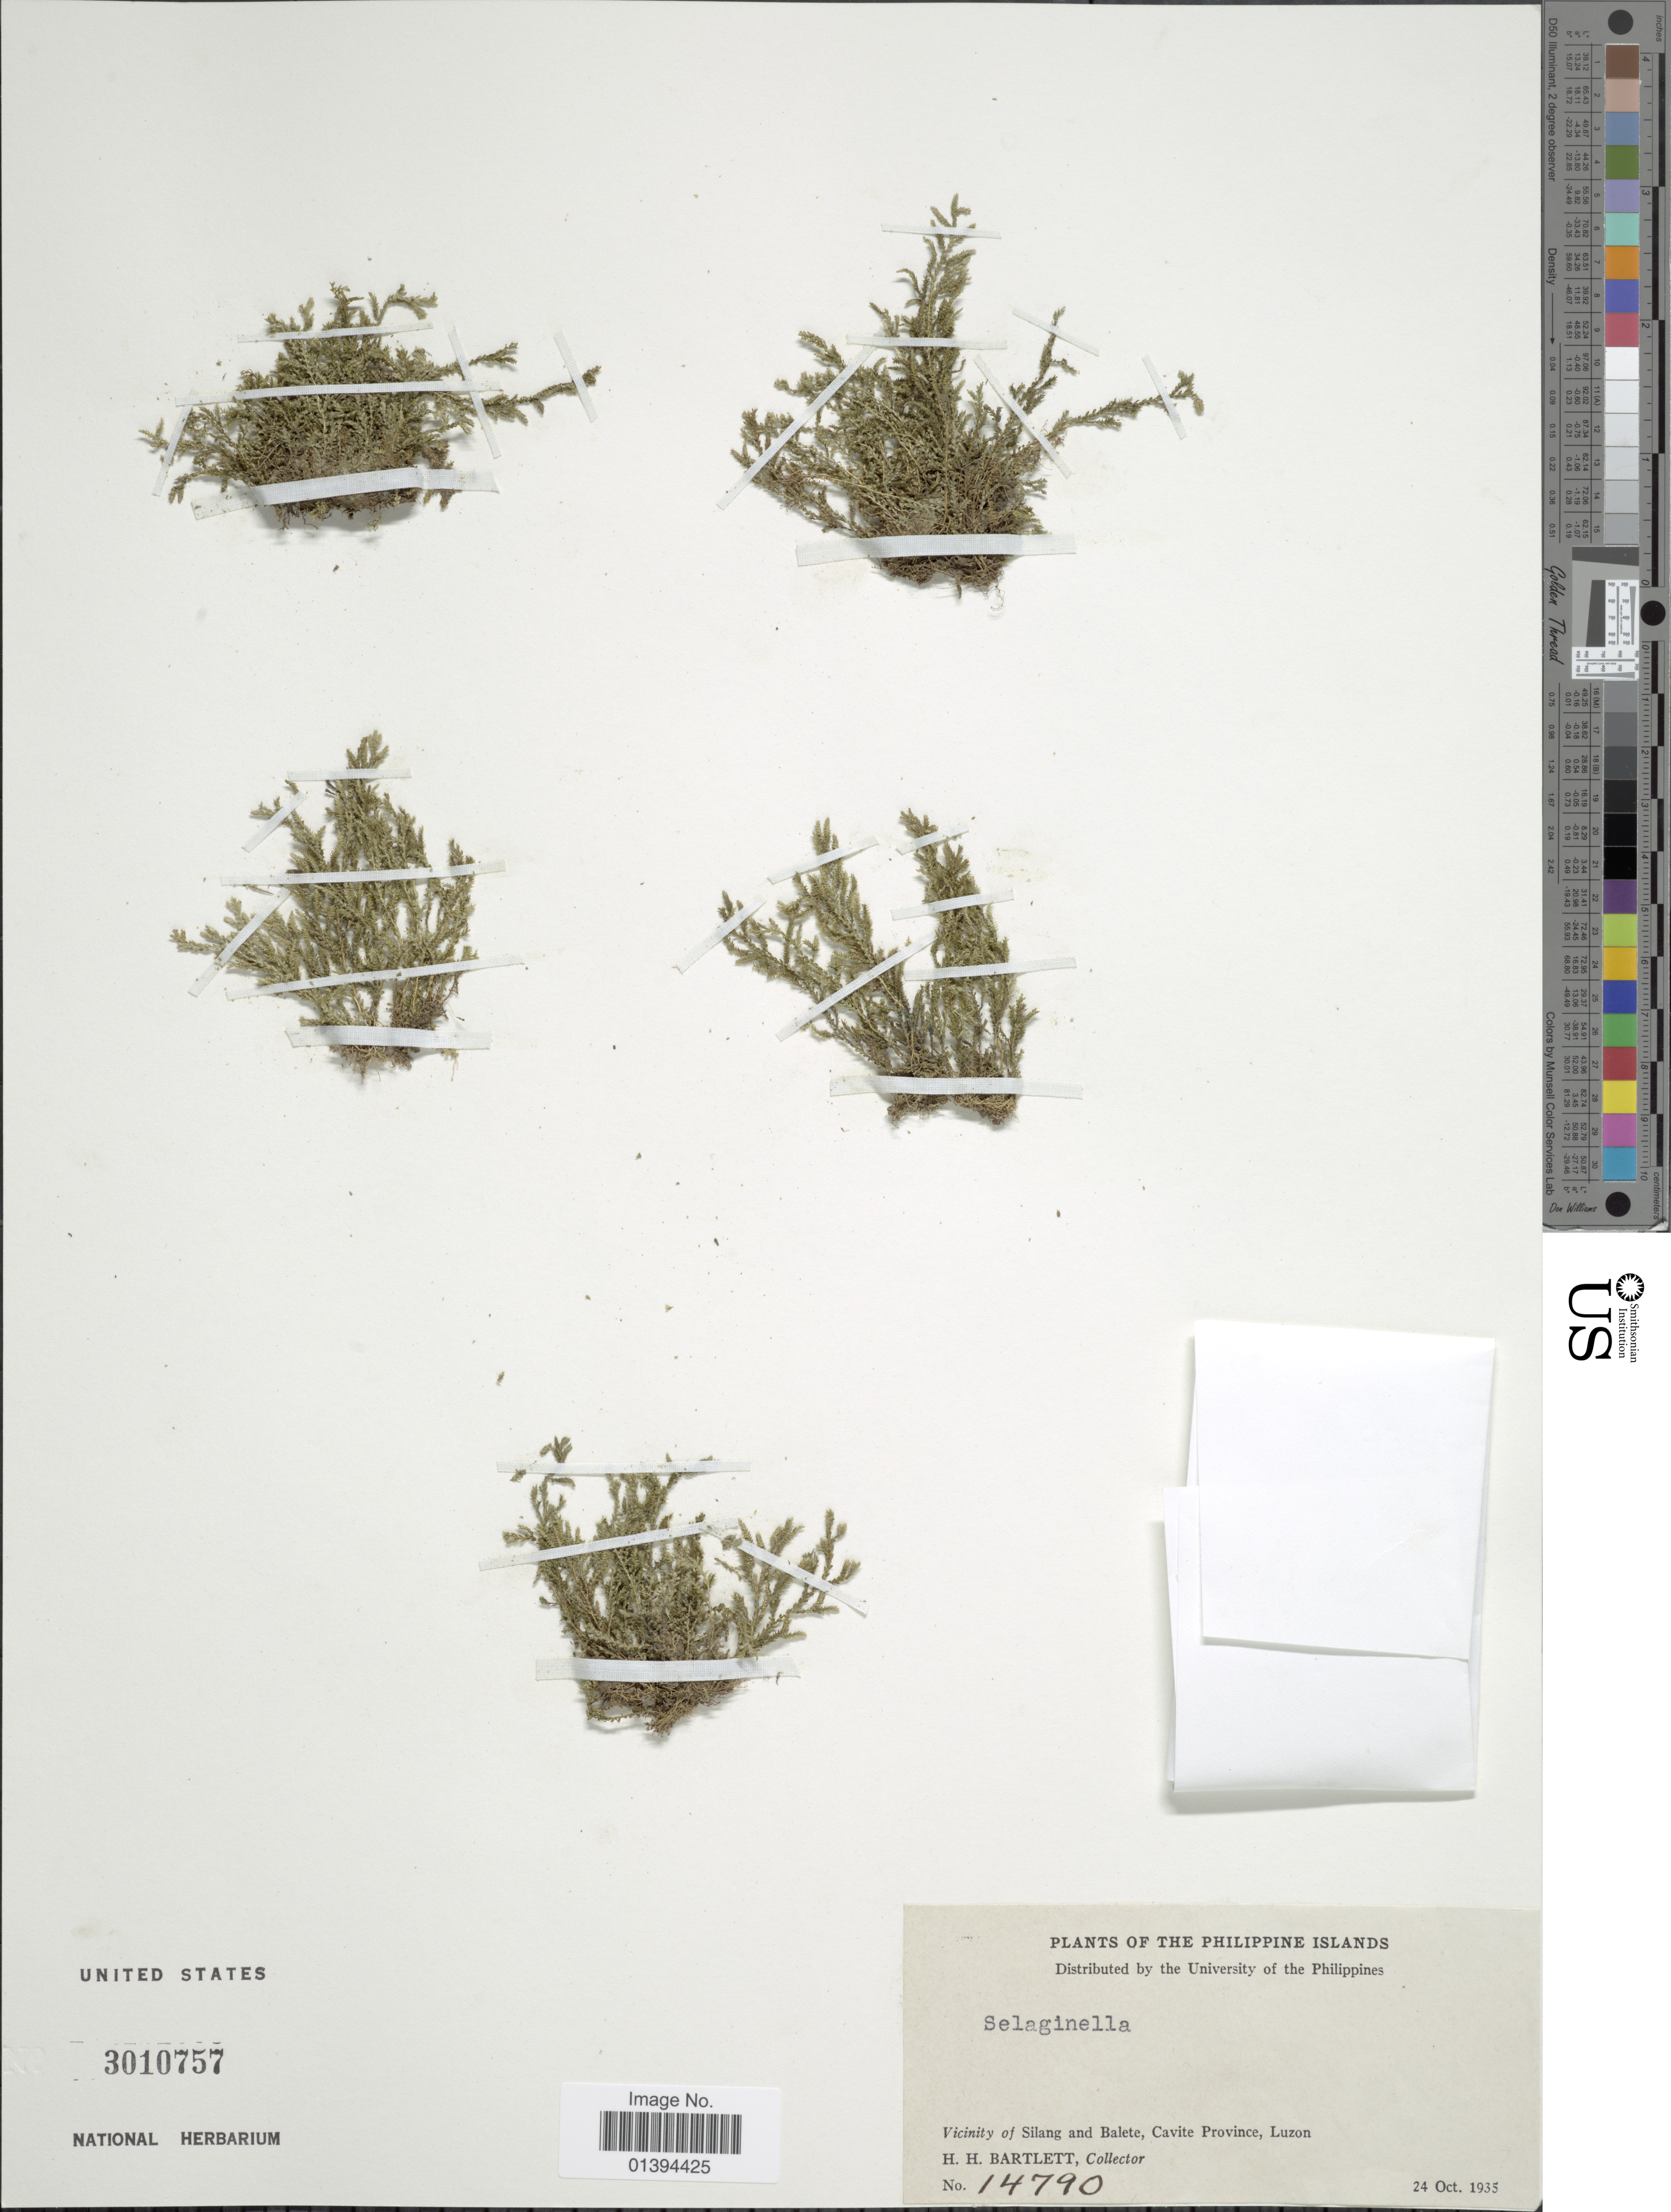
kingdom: Plantae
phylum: Tracheophyta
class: Lycopodiopsida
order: Selaginellales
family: Selaginellaceae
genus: Selaginella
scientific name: Selaginella sp.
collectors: H. H. Bartlett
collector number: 14790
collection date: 1935-10-24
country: Philippines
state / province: Central Luzon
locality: Vicinity of Silang and Balete, Cavite Province, Luzon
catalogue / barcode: US 3010757